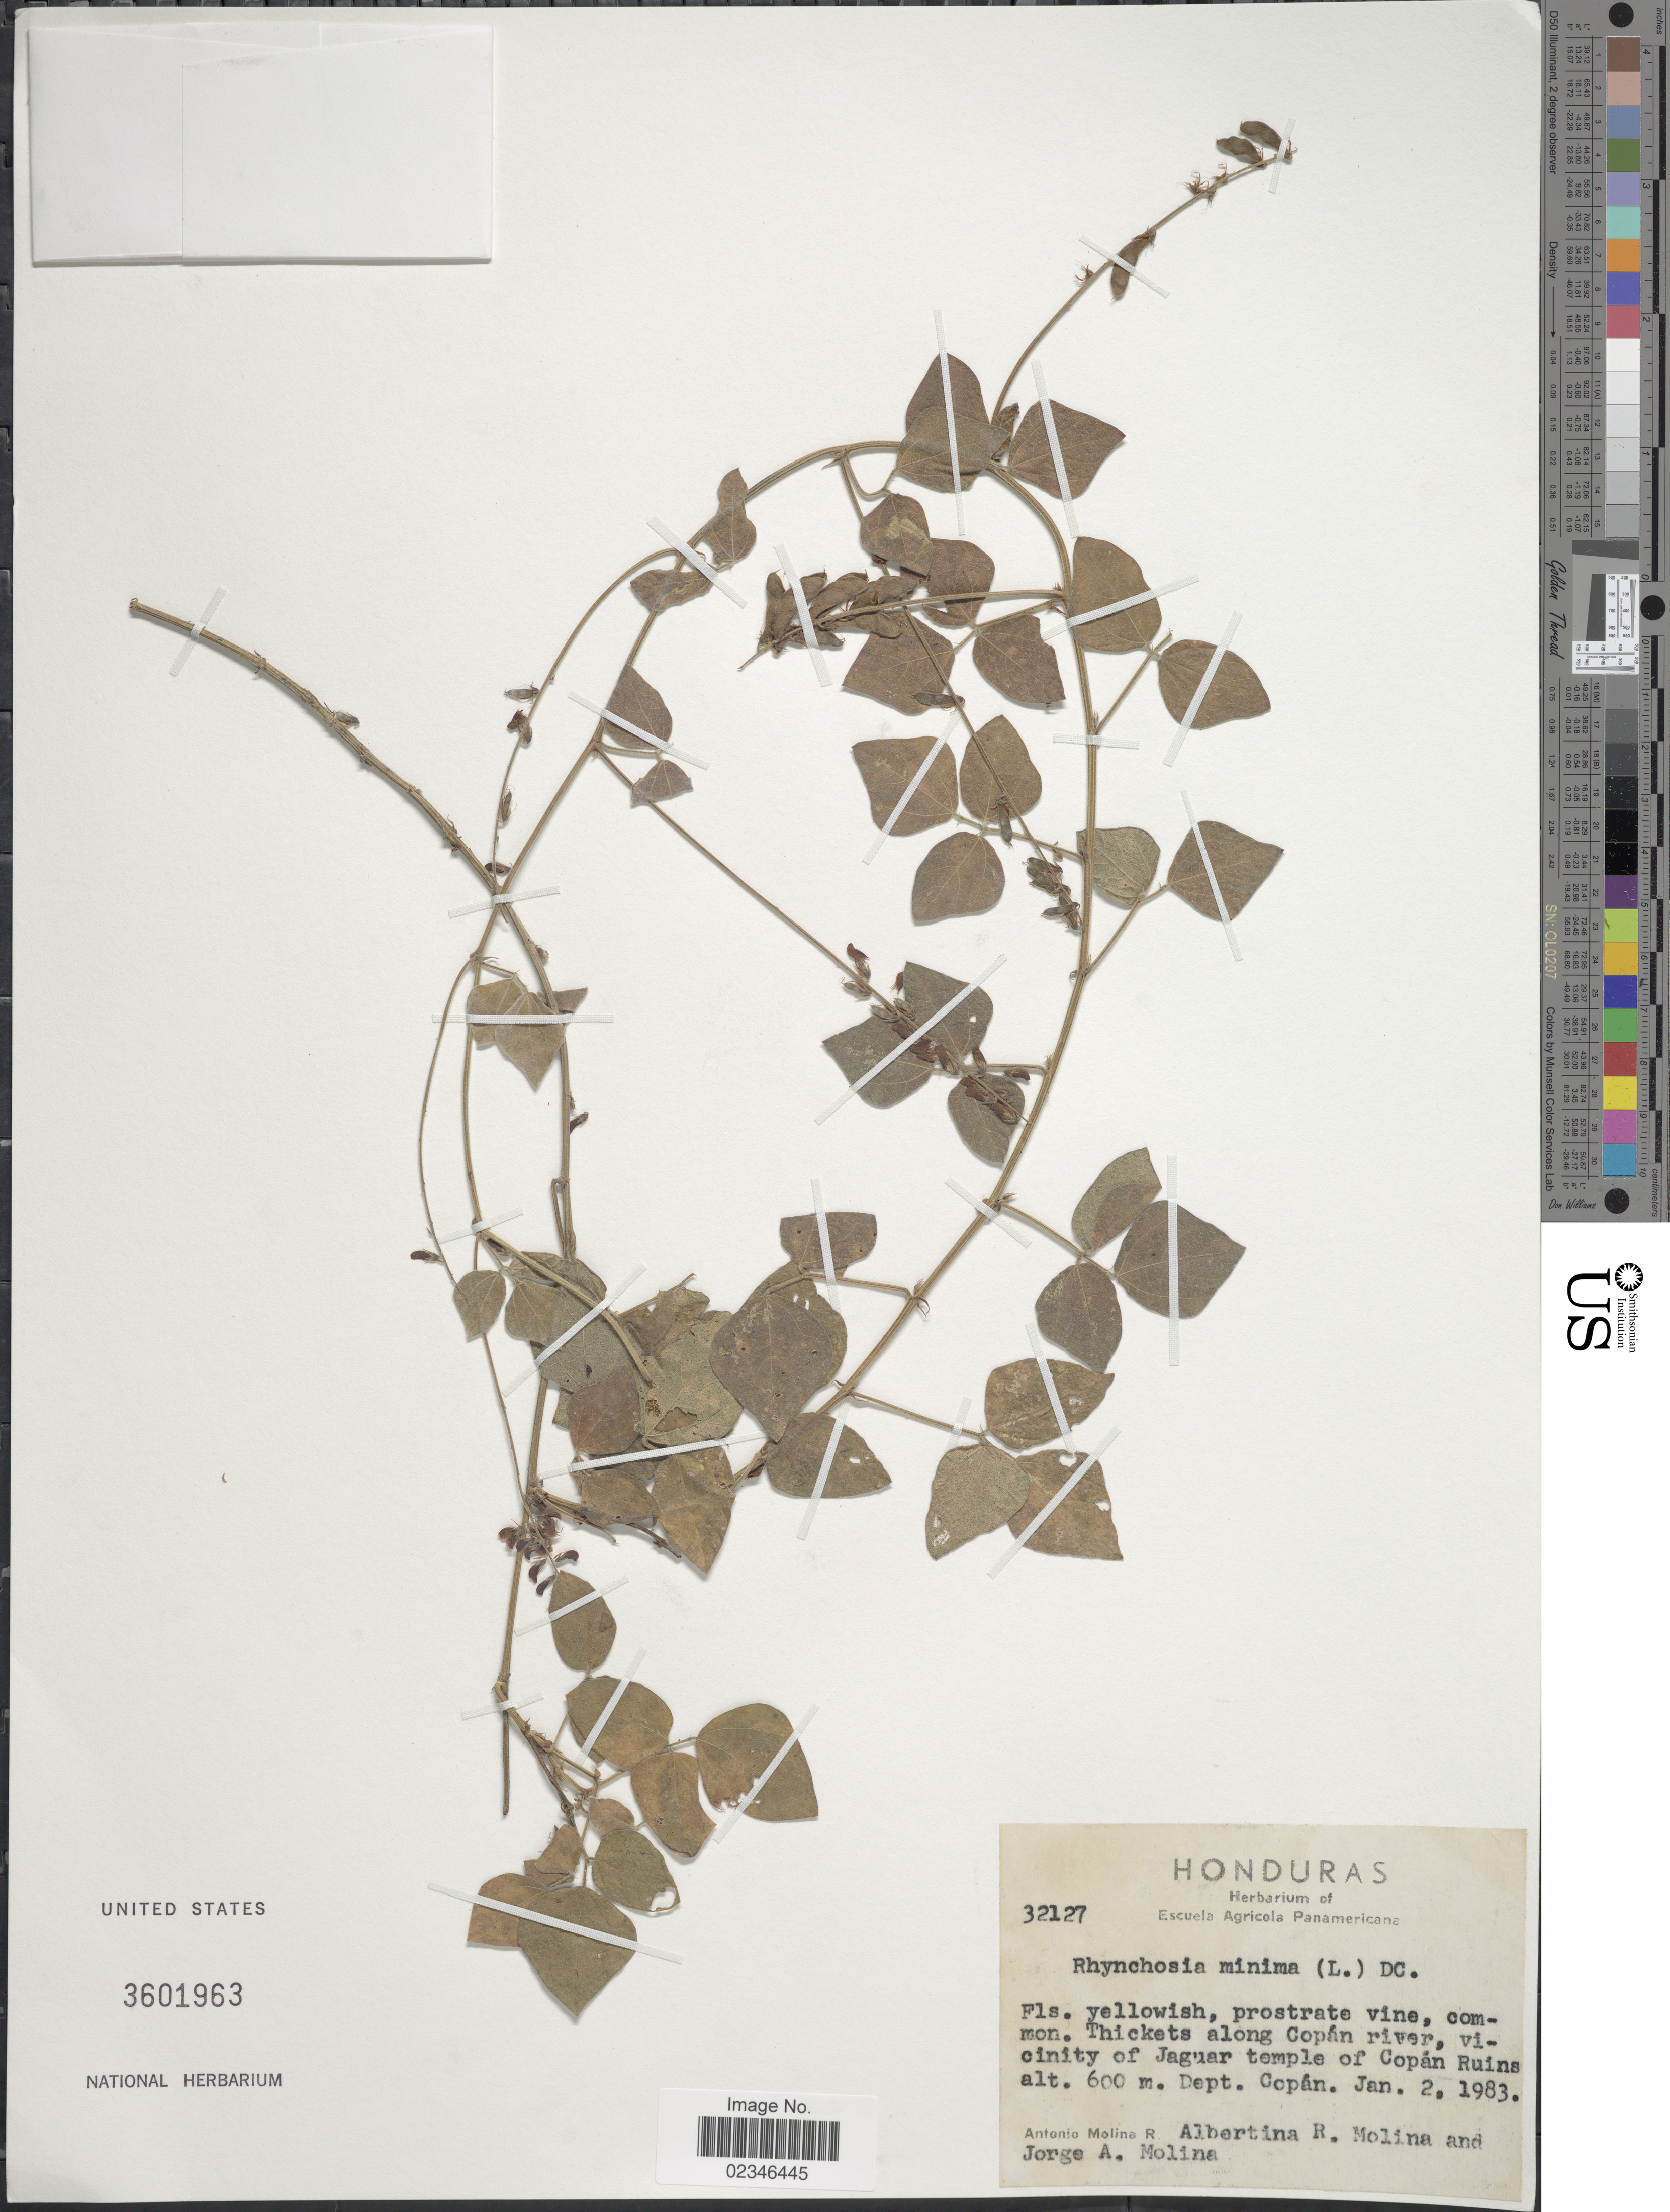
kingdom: Plantae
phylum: Tracheophyta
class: Magnoliopsida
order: Fabales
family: Fabaceae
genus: Rhynchosia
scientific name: Rhynchosia minima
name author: (L.) DC.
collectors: A. Molina R., A. R. Molina & J. A. Molina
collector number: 32127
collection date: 1983-01-02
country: Honduras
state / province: Copán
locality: Thickets along Copán river, vicinity of Jaguar temple of Copán Ruins. Dept. Copán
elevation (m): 600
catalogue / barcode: US 3601963